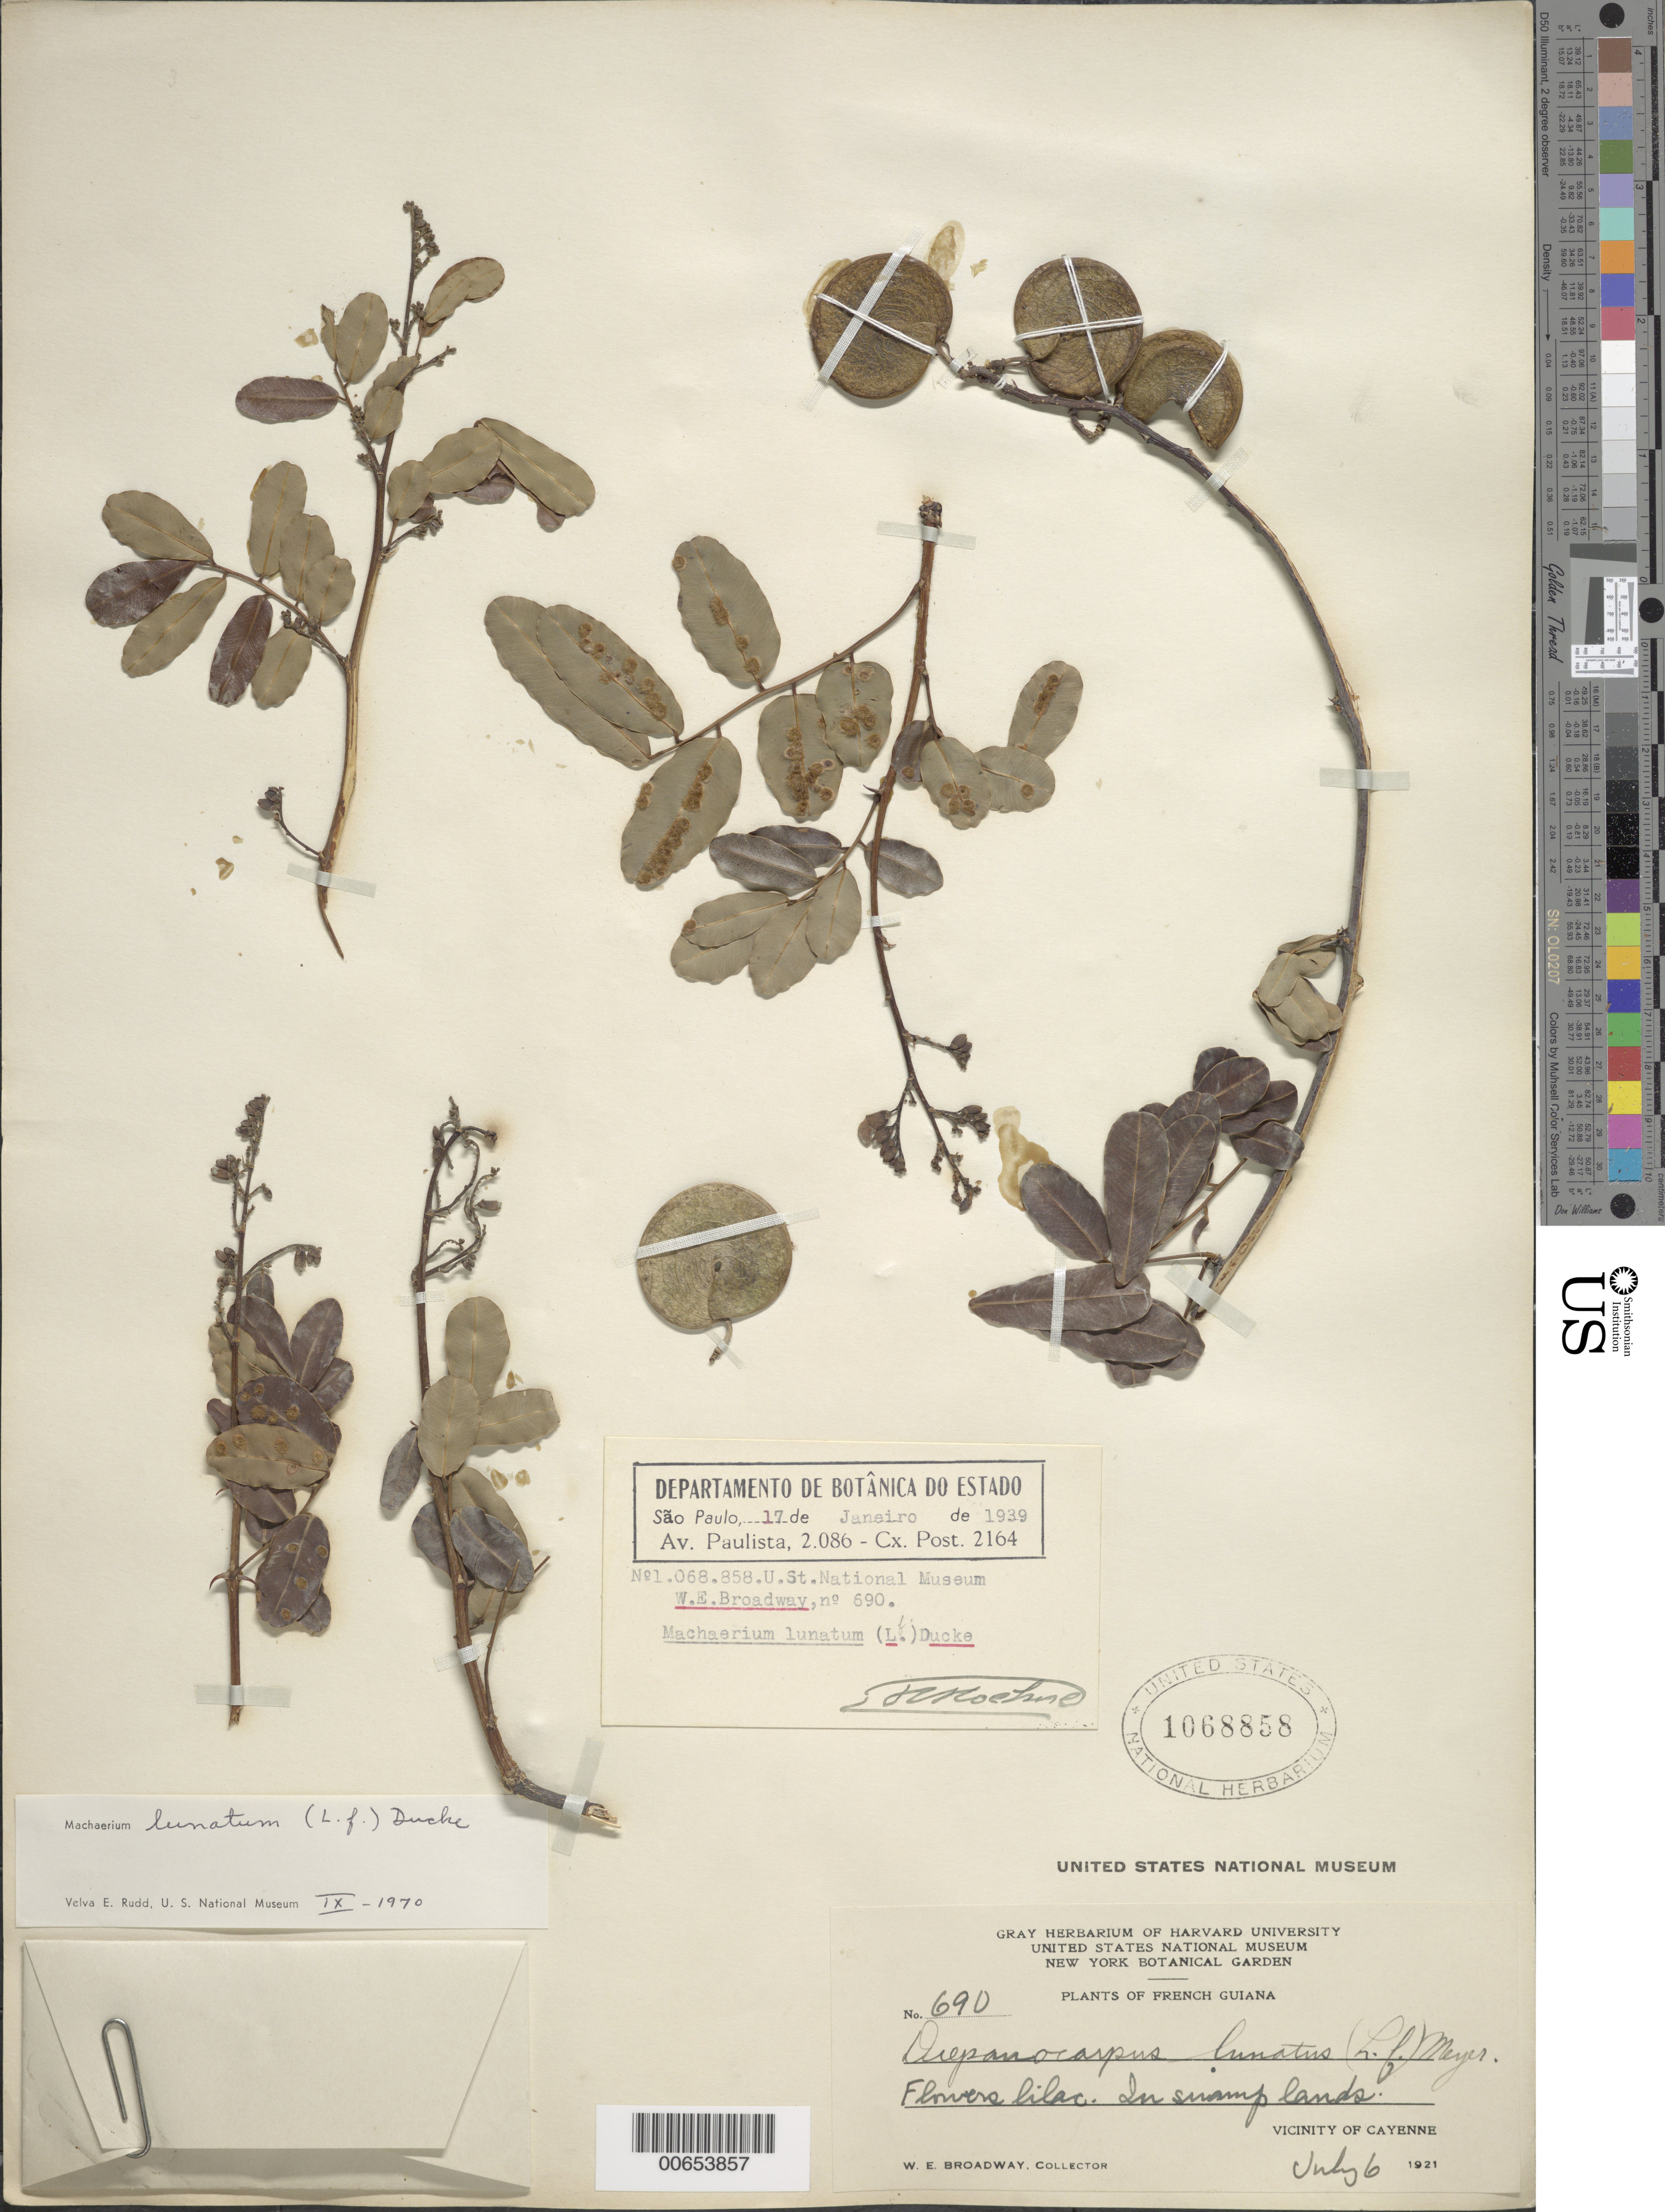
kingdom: Plantae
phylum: Tracheophyta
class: Magnoliopsida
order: Fabales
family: Fabaceae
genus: Machaerium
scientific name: Machaerium lunatum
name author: (L. f.) Ducke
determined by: Rudd, V. E.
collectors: W. E. Broadway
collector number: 690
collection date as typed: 6-Jul-21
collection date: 1921-07-06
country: French Guiana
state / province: Cayenne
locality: Cayenne, vic.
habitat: Swamp lands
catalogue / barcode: US 1068858